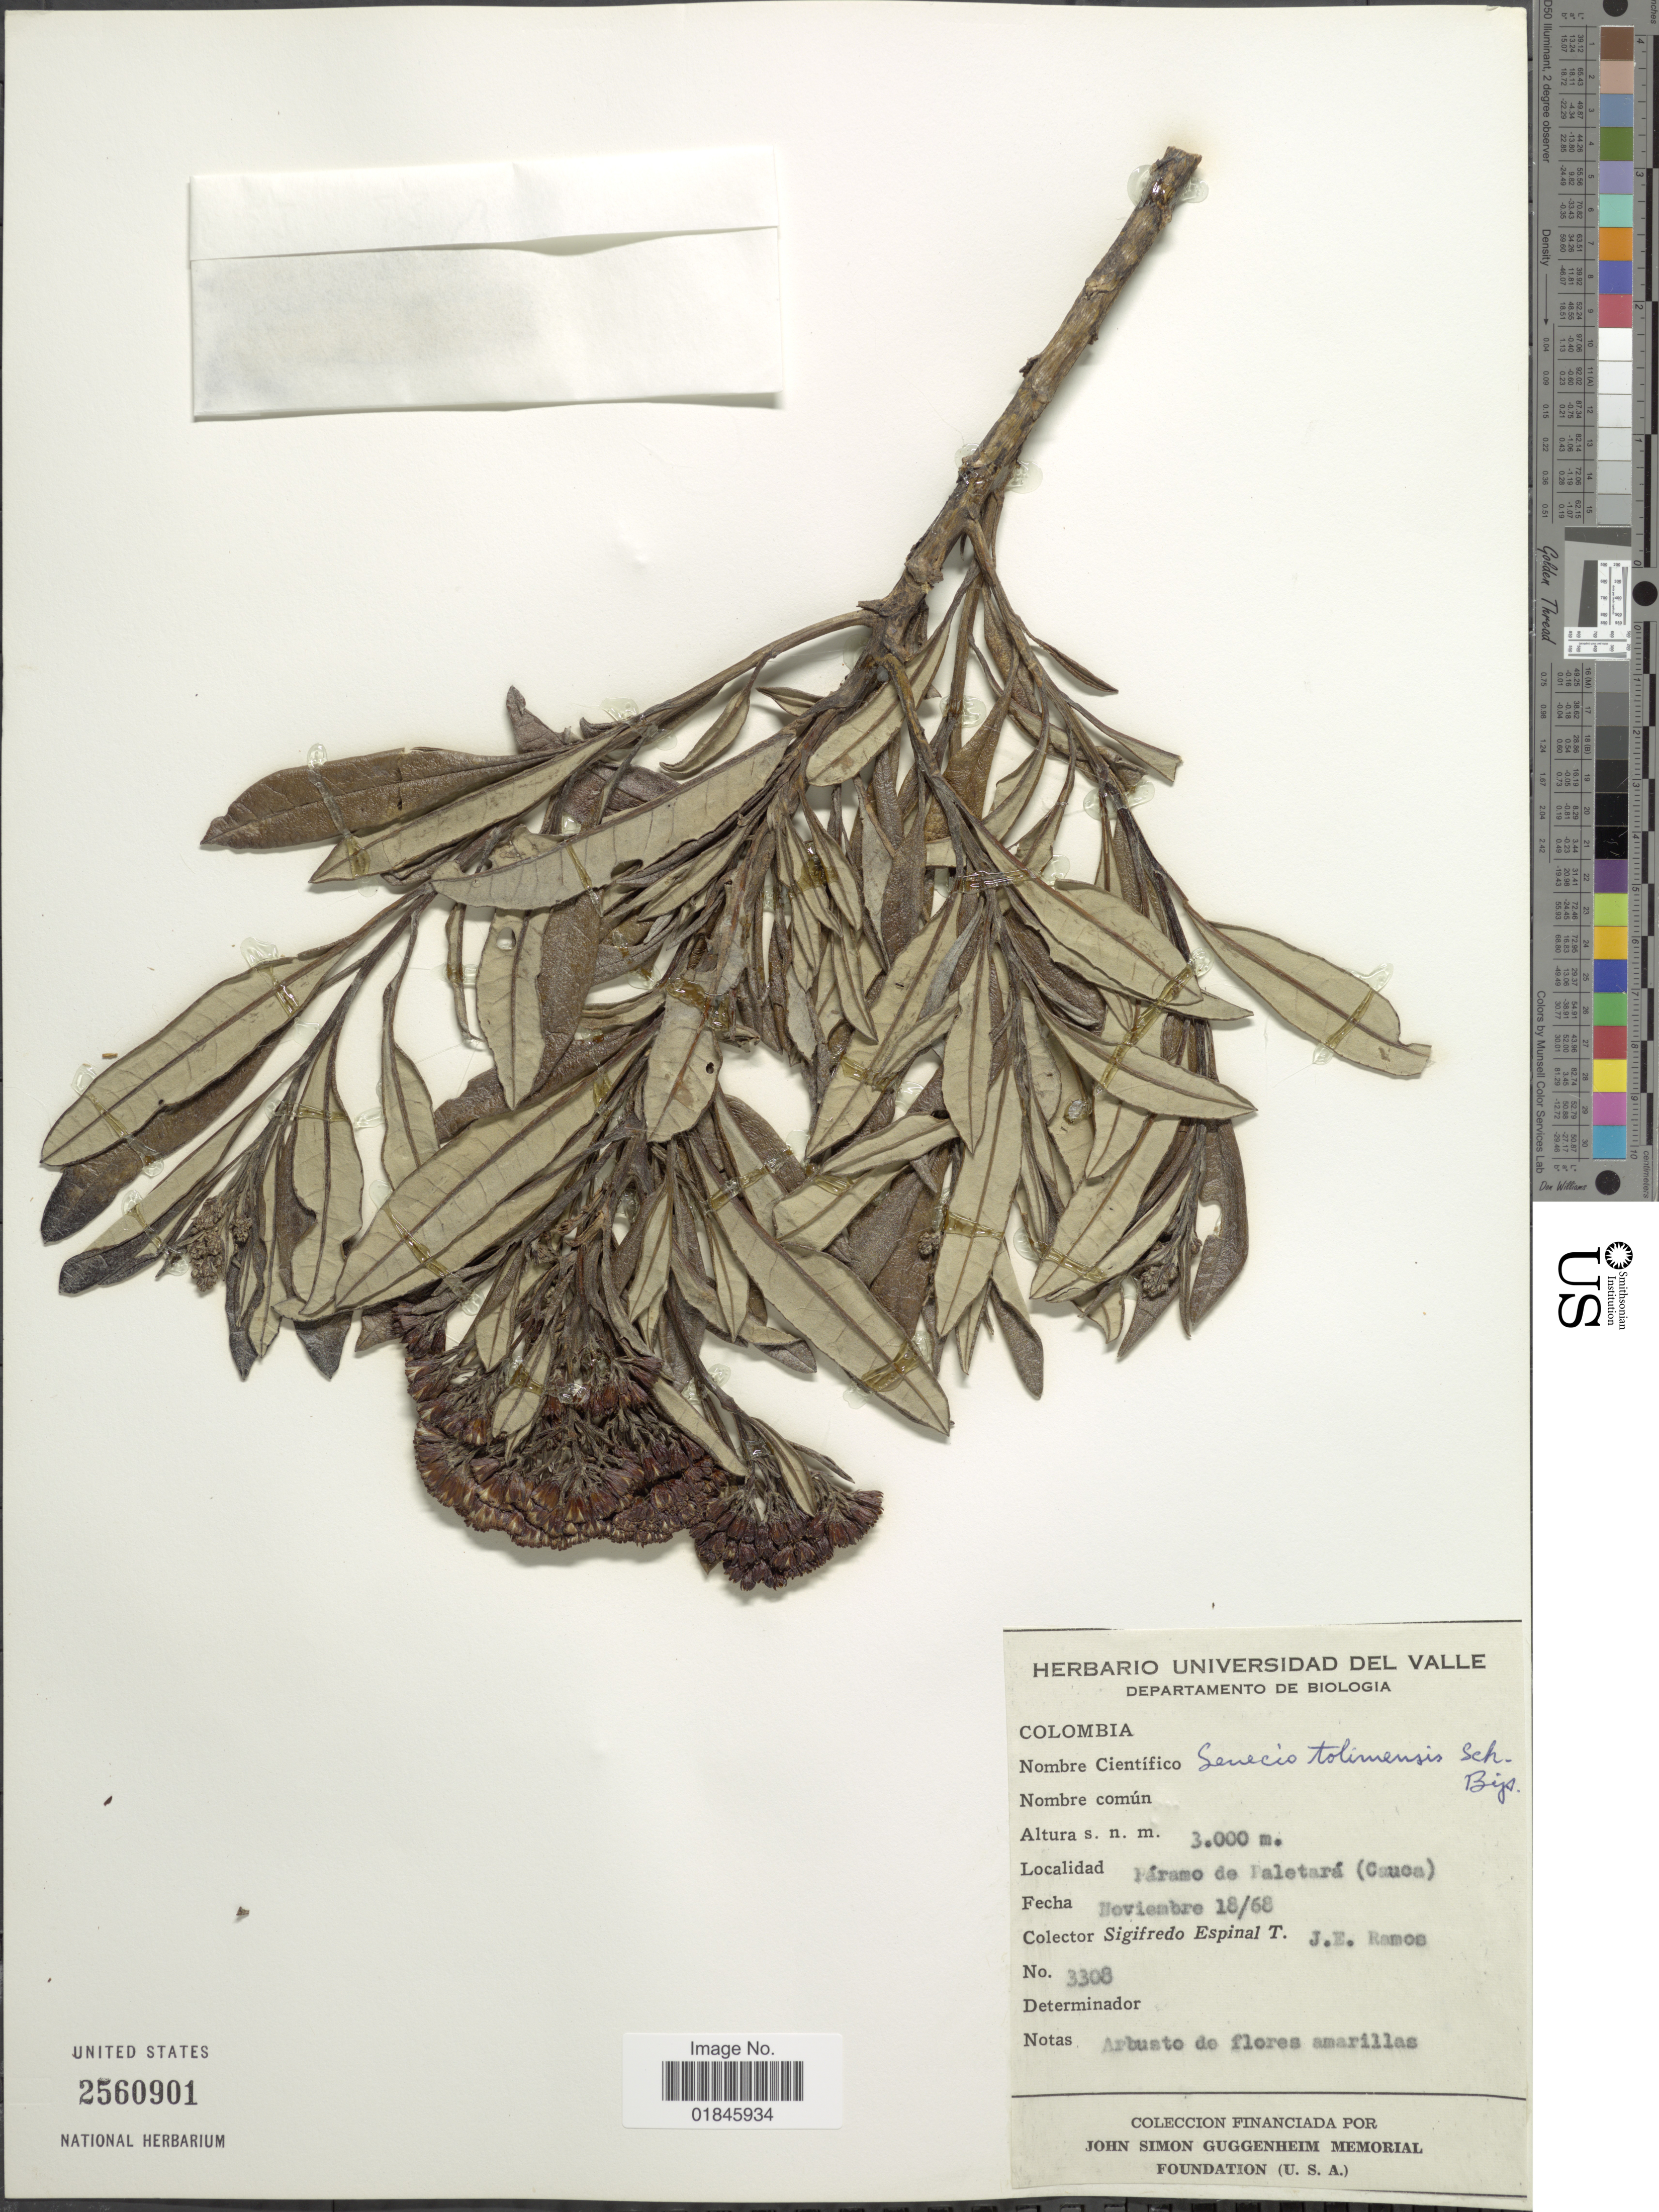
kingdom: Plantae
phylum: Tracheophyta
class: Magnoliopsida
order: Asterales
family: Asteraceae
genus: Pentacalia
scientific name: Pentacalia tolimensis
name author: (Sch. Bip. ex Wedd.) Cuatrec.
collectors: S. T. Espinal & J. E. Ramos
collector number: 3308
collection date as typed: Transcribed d/m/y: 18/11/68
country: Colombia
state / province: Cauca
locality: Páramo de Paletará (Cauca)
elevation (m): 3000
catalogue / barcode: US 2560901